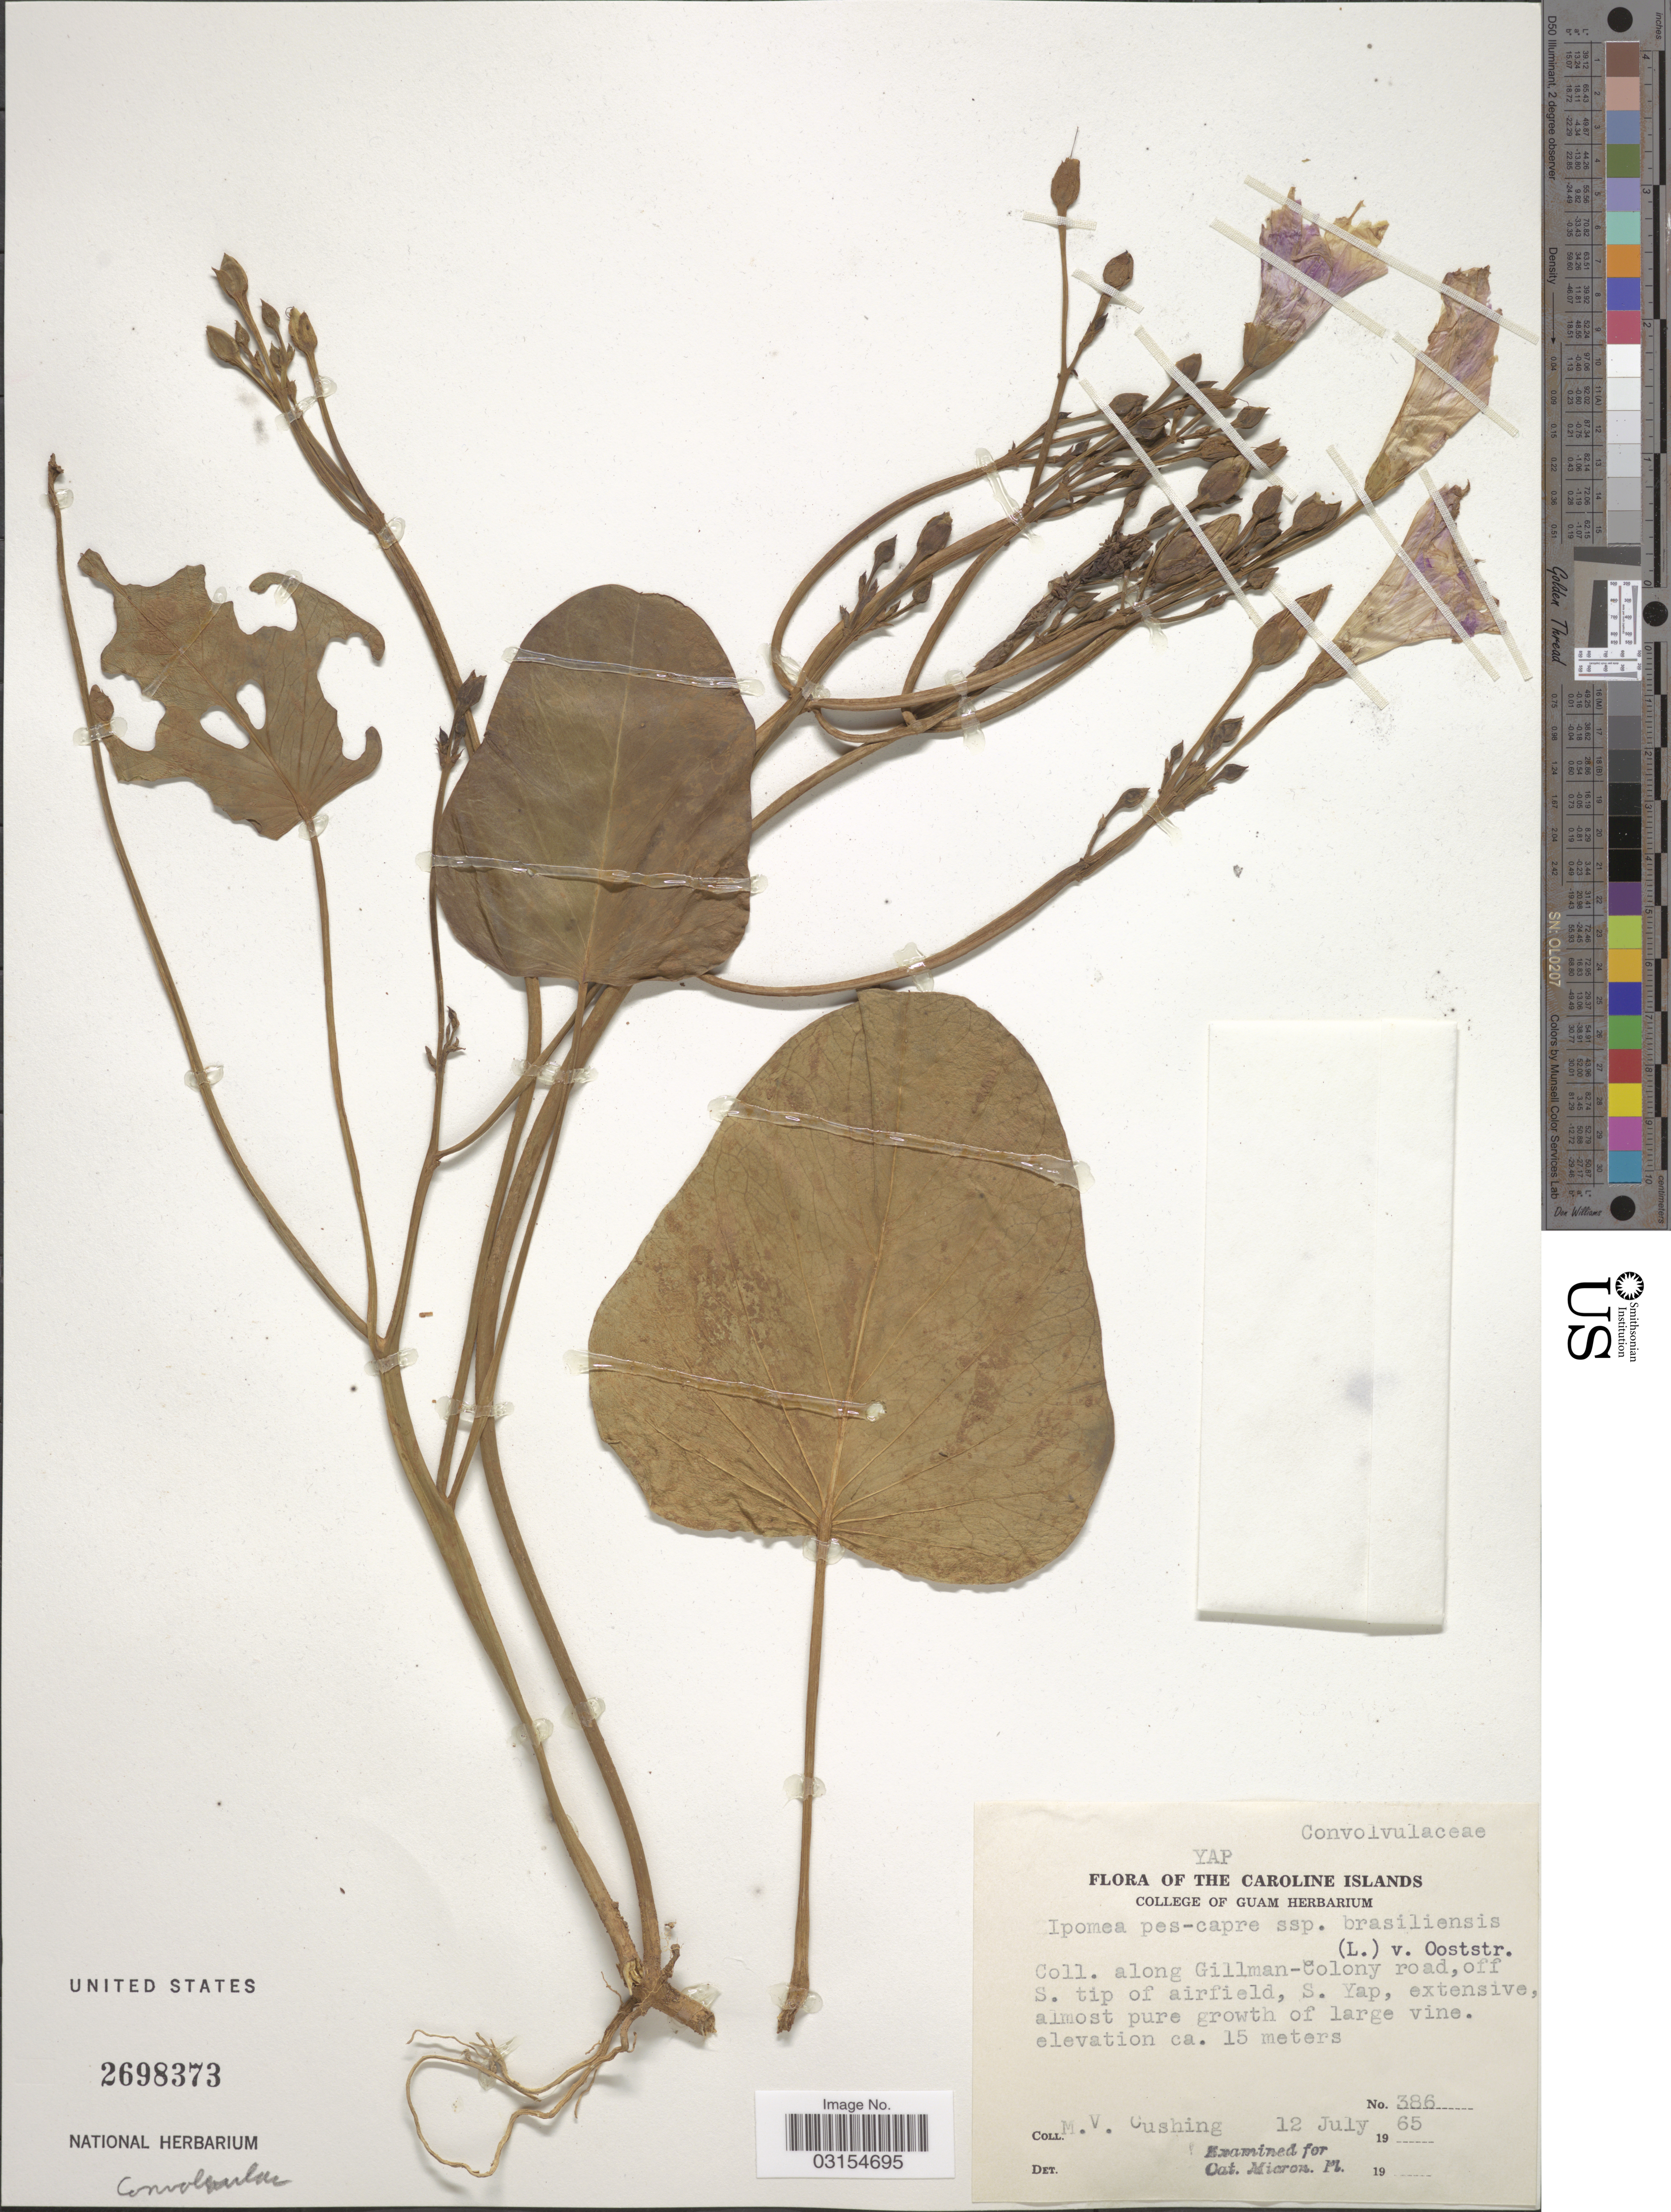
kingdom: Plantae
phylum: Tracheophyta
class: Magnoliopsida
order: Solanales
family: Convolvulaceae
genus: Ipomoea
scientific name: Ipomoea pes-caprae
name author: (L.) R. Br.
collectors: M. V. Cushing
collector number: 386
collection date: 1965-07-12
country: Micronesia, Federated States of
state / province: Yap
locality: The Caroline Islands, along Gillman-Colony road, off S. tip of airfield, S. Yap.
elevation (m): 15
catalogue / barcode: US 2698373